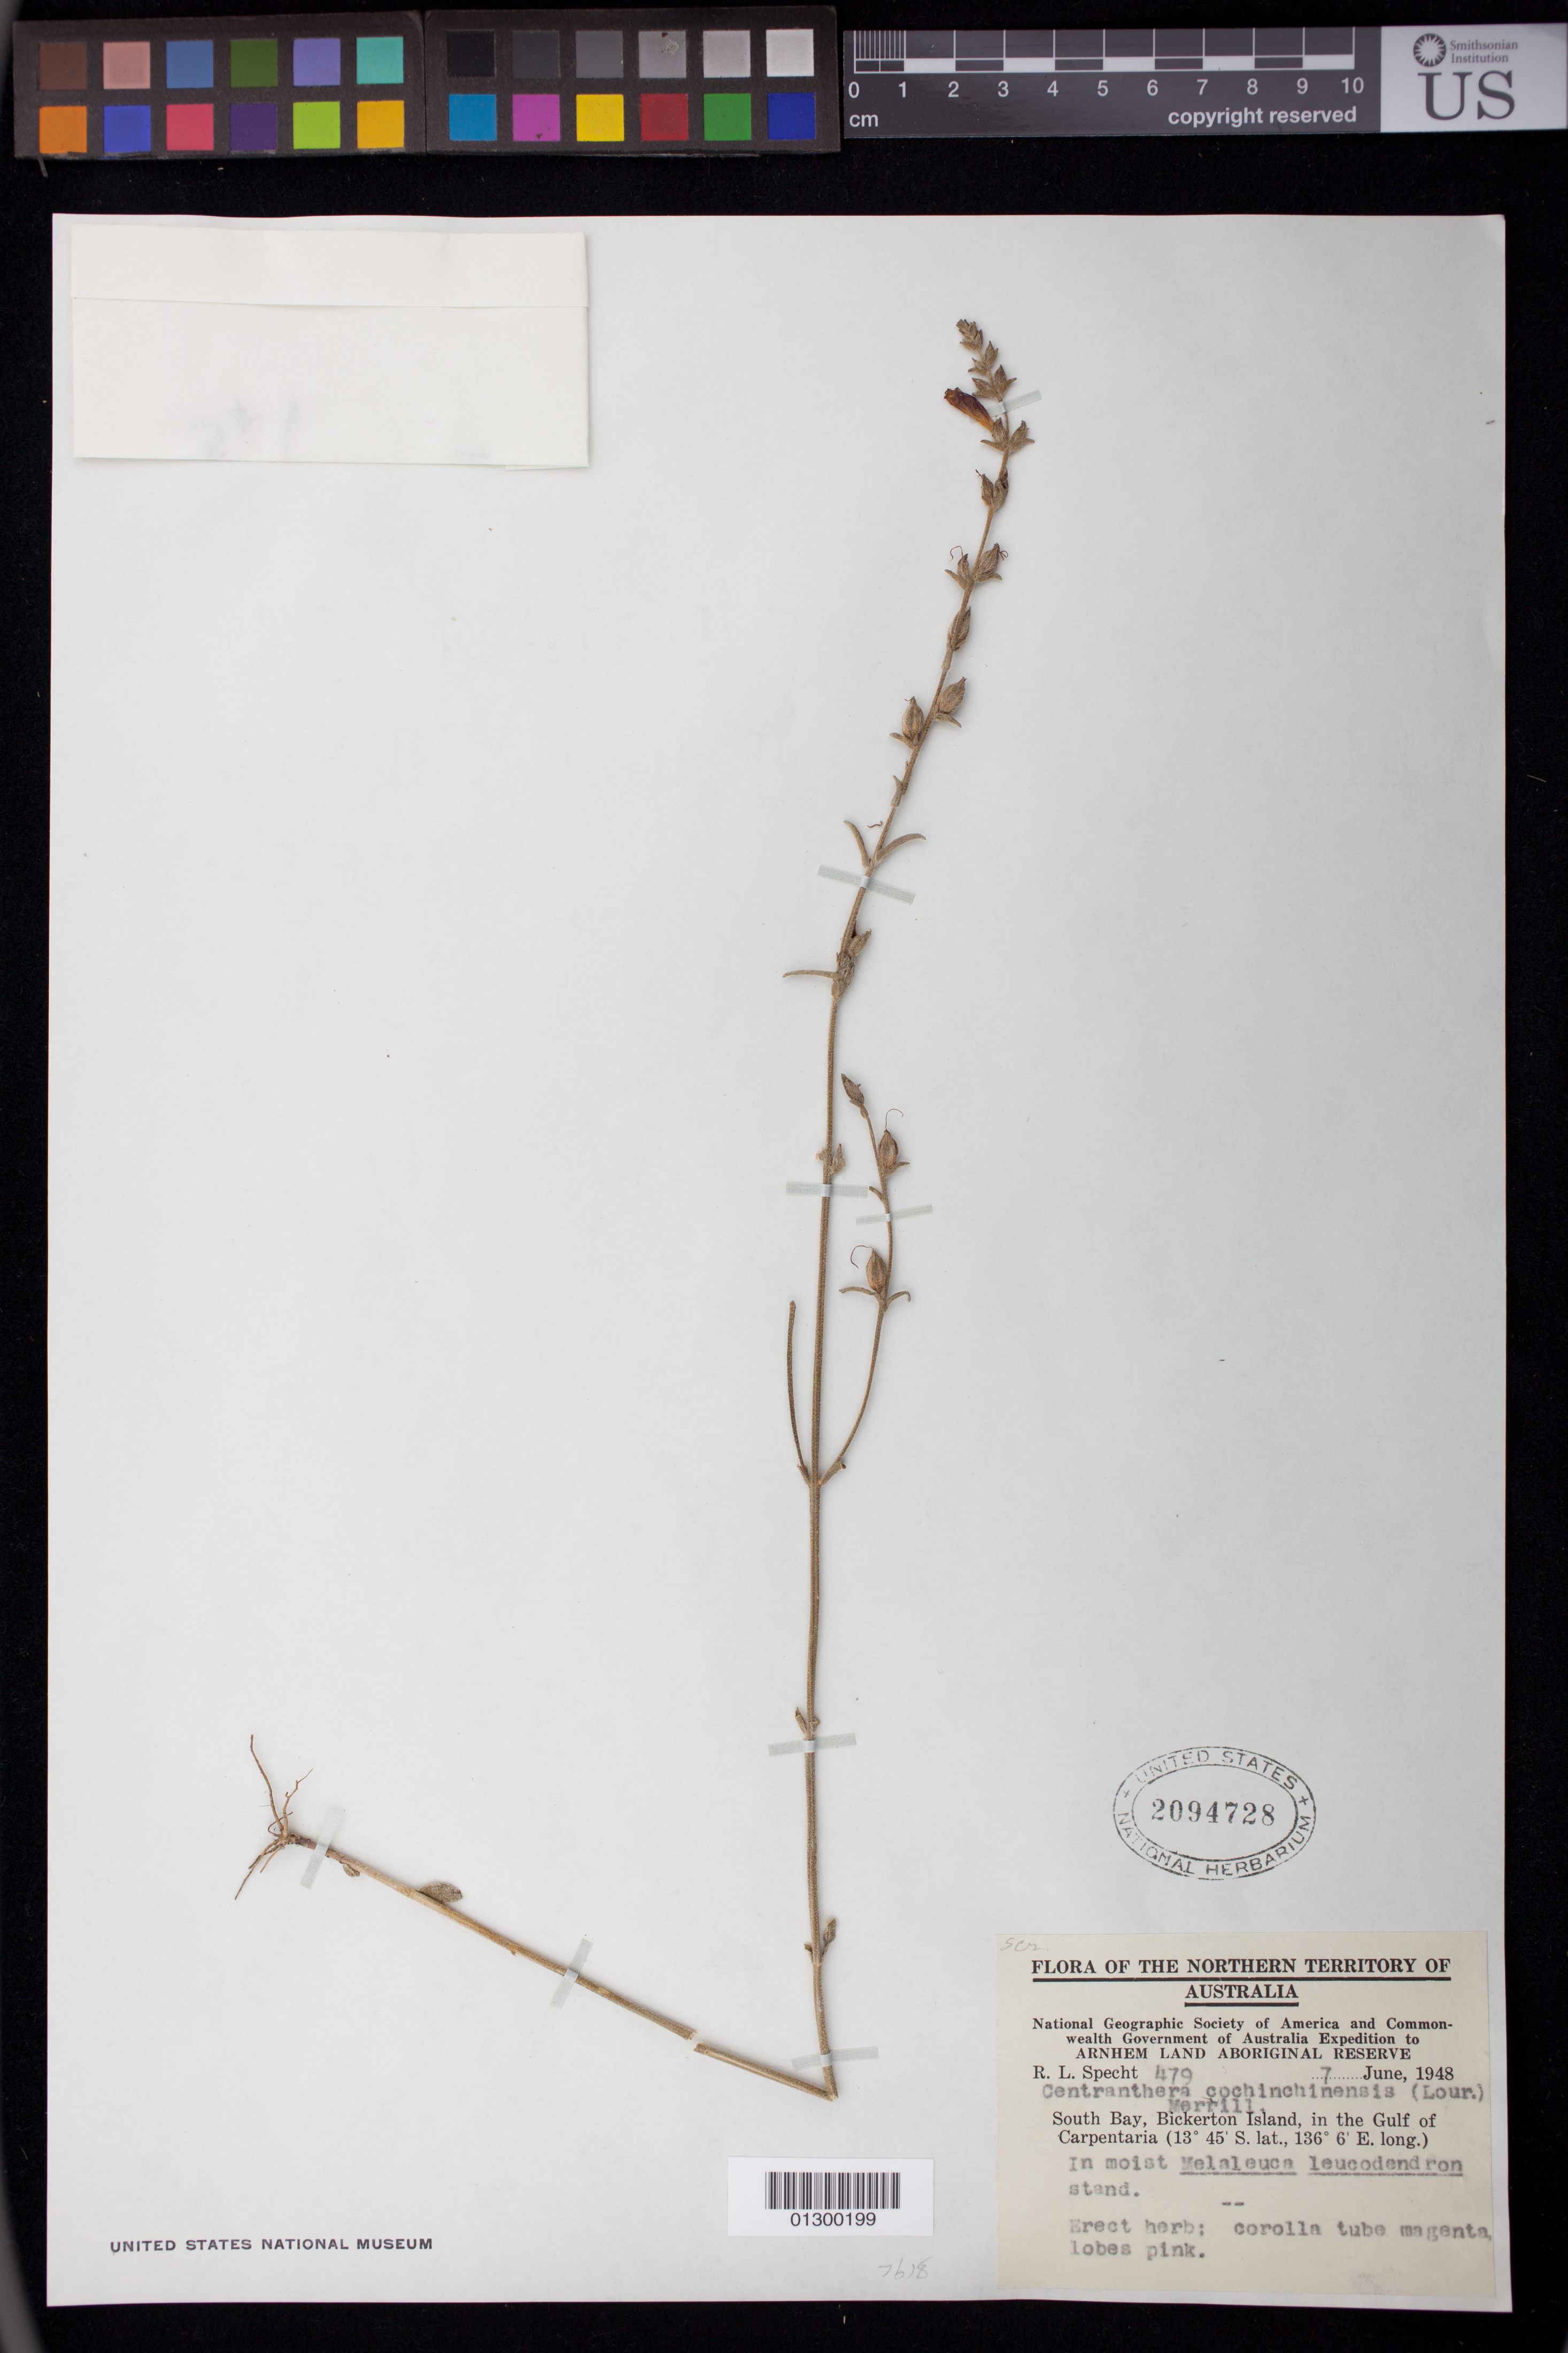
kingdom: Plantae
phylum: Tracheophyta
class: Magnoliopsida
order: Lamiales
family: Orobanchaceae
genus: Centranthera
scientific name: Centranthera cochinchinensis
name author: (Lour.) Merr.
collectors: R. L. Specht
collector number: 479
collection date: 1948-06-07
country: Australia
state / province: Northern Territory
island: Bickerton Island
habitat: In moist Melaleuca leucodendron stand.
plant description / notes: Erect herb; corolla tube magenta, lobes pink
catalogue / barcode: US 2094728